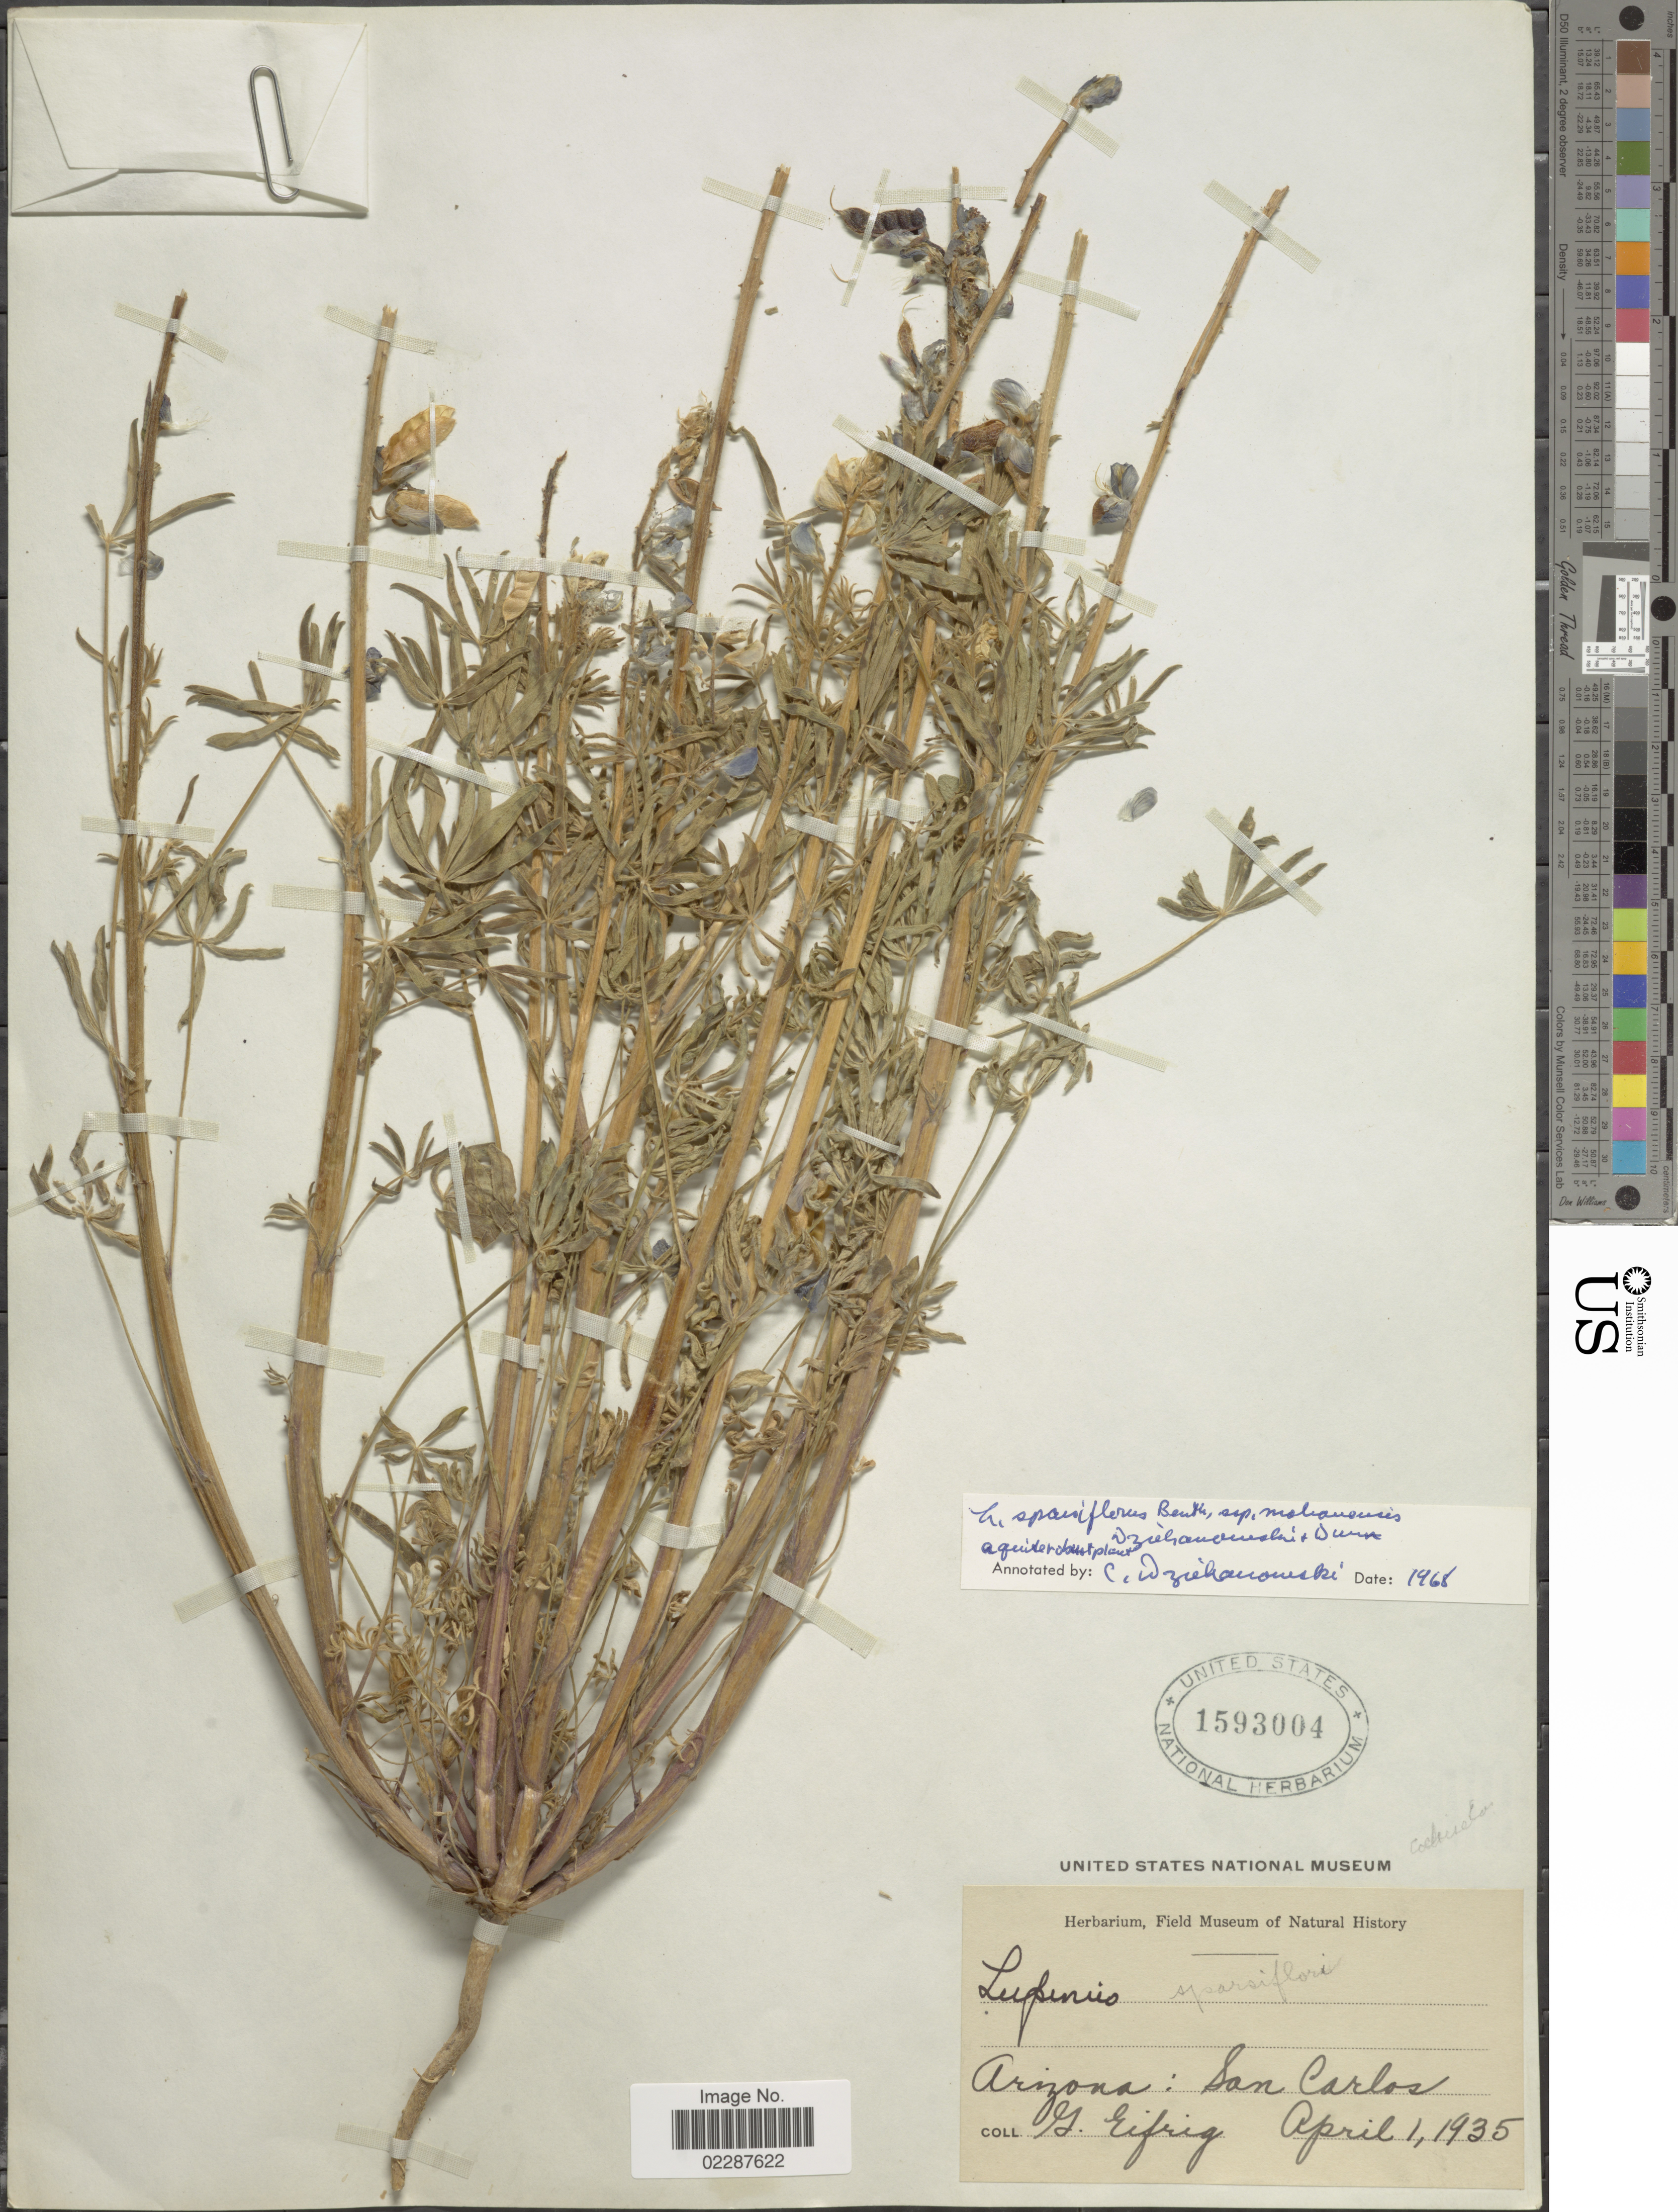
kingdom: Plantae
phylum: Tracheophyta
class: Magnoliopsida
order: Fabales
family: Fabaceae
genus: Lupinus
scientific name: Lupinus sparsiflorus subsp. mohavensis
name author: Dziekanowski & D.B. Dunn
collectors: G. Eifrig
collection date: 1935-04-01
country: United States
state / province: Arizona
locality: San Carlos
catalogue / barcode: US 1593004